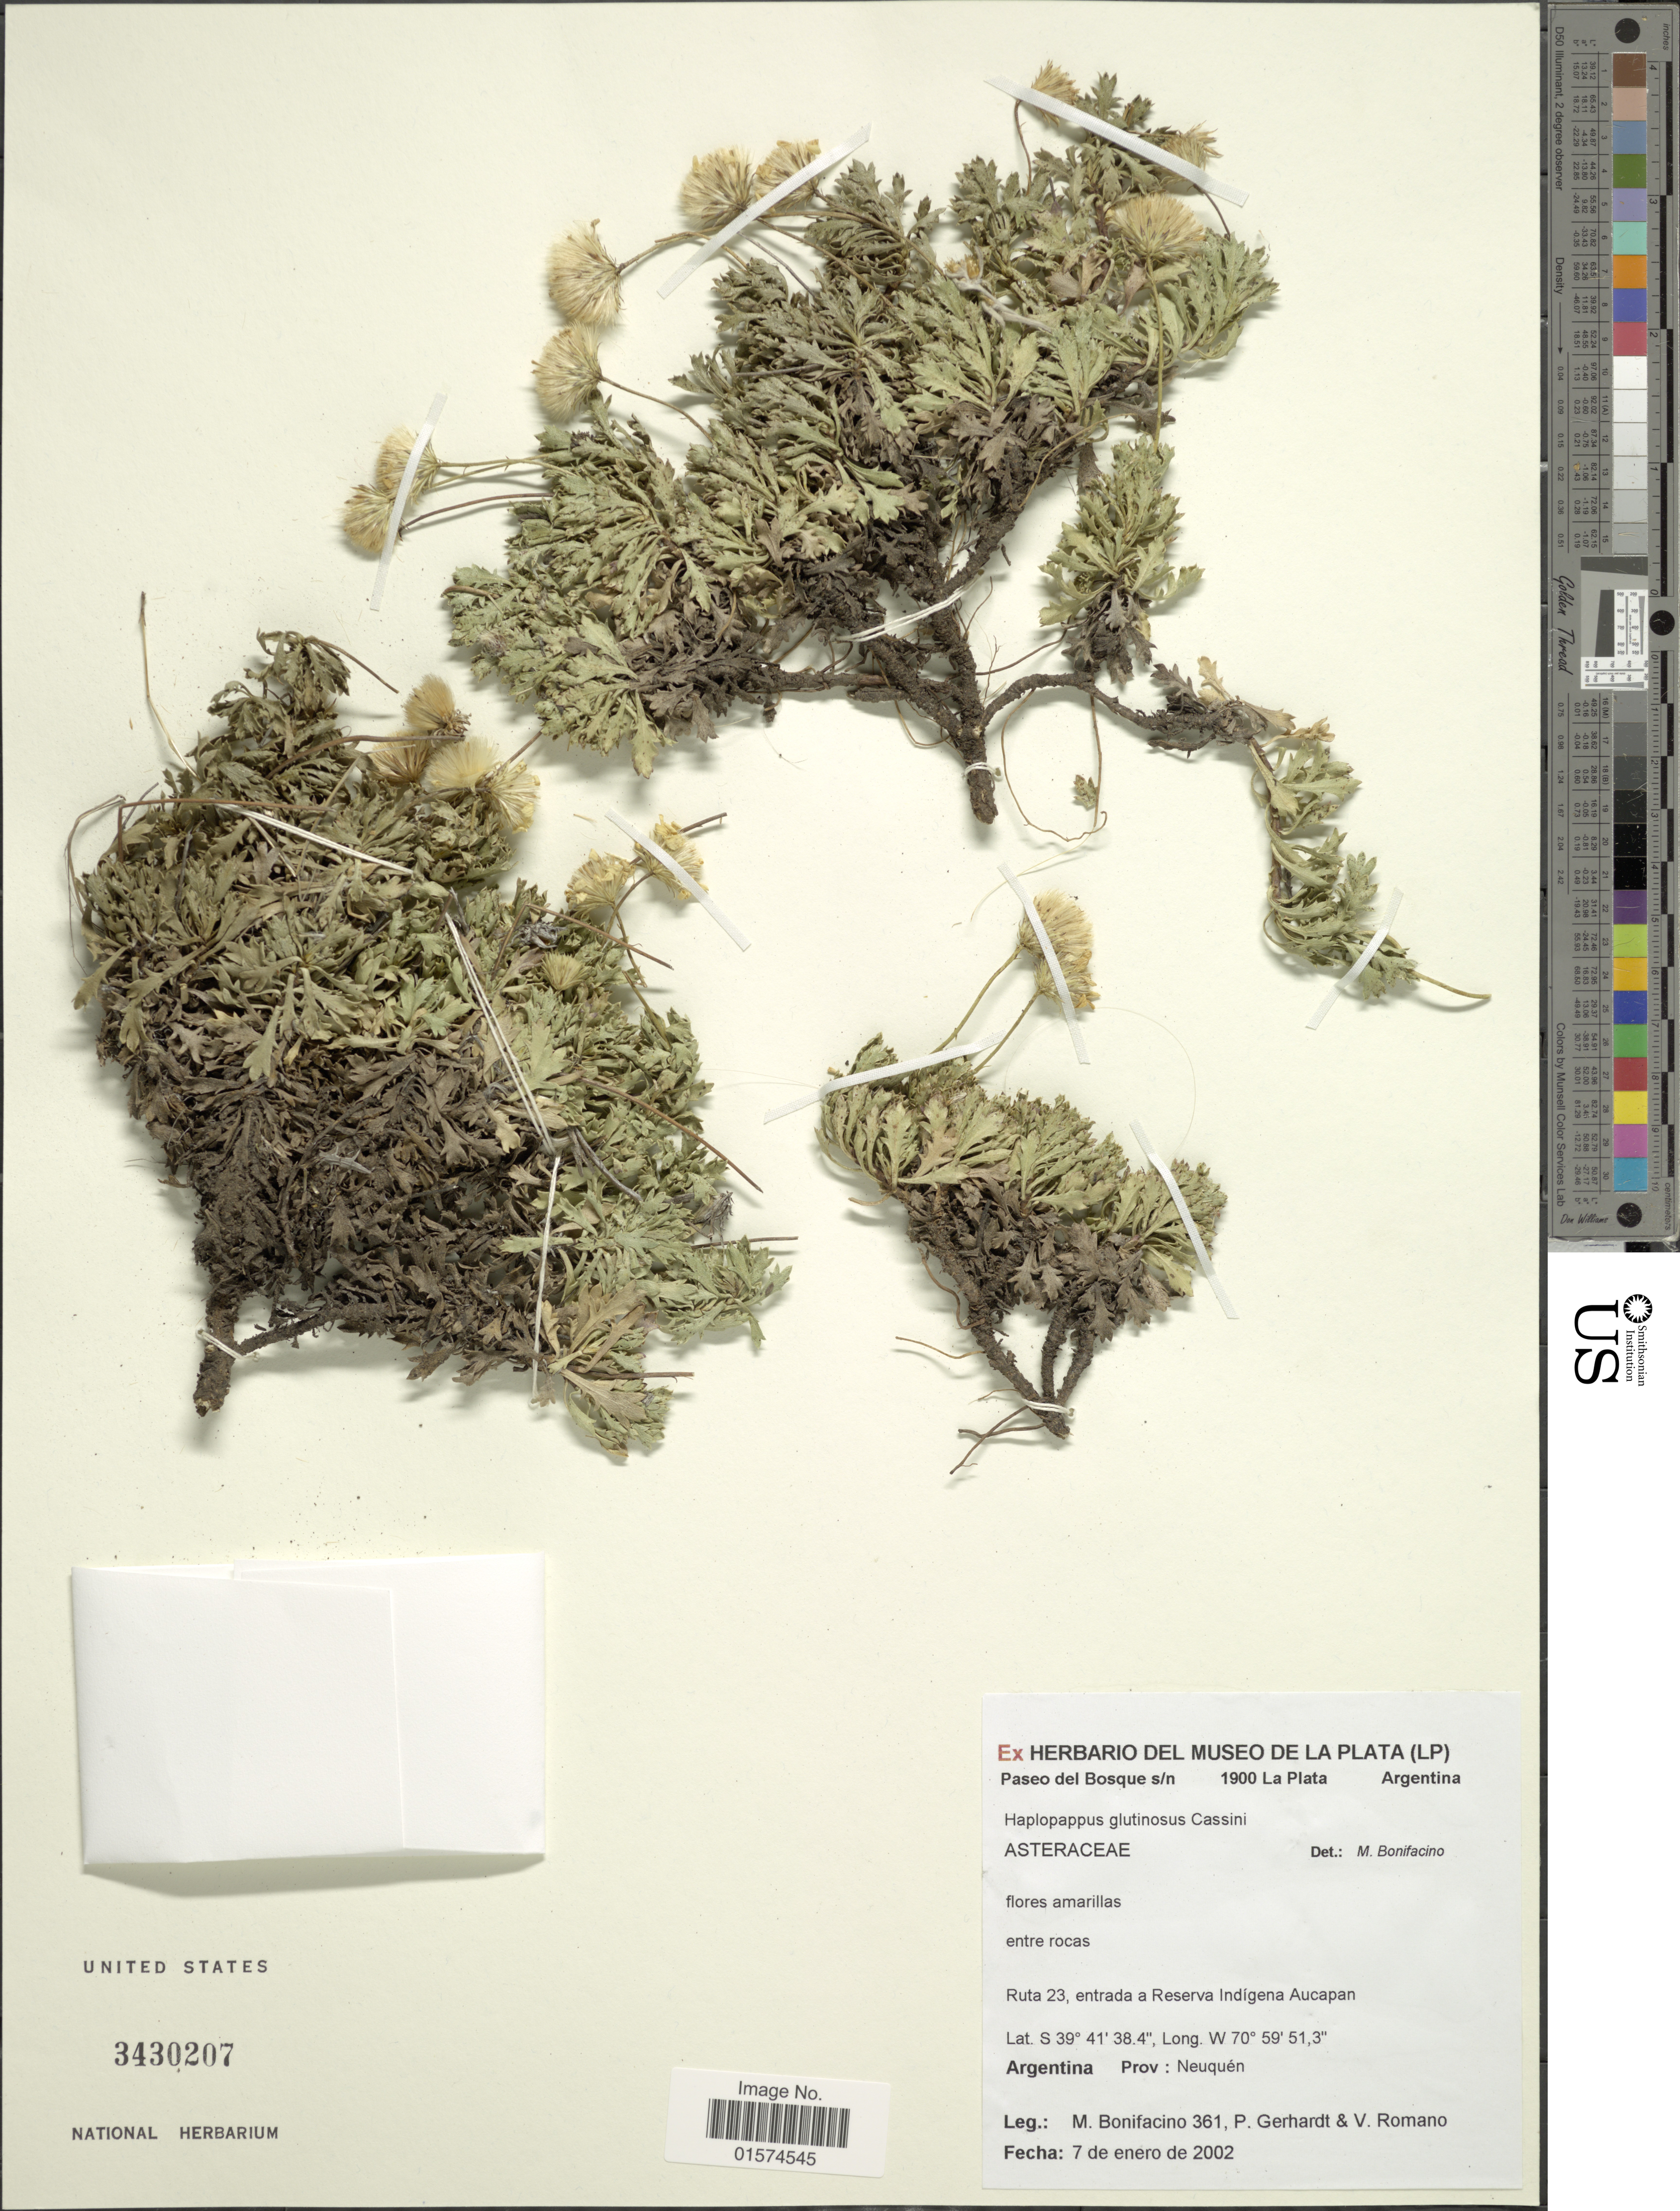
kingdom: Plantae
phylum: Tracheophyta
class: Magnoliopsida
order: Asterales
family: Asteraceae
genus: Haplopappus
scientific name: Haplopappus glutinosus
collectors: M. Bonifacino, P. Gerhardt & V. Romano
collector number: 0361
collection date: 2002-01-07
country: Argentina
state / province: Neuquen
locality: Ruta 23, entrada a Reserva Indígena Aucapan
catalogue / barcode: US 3430207